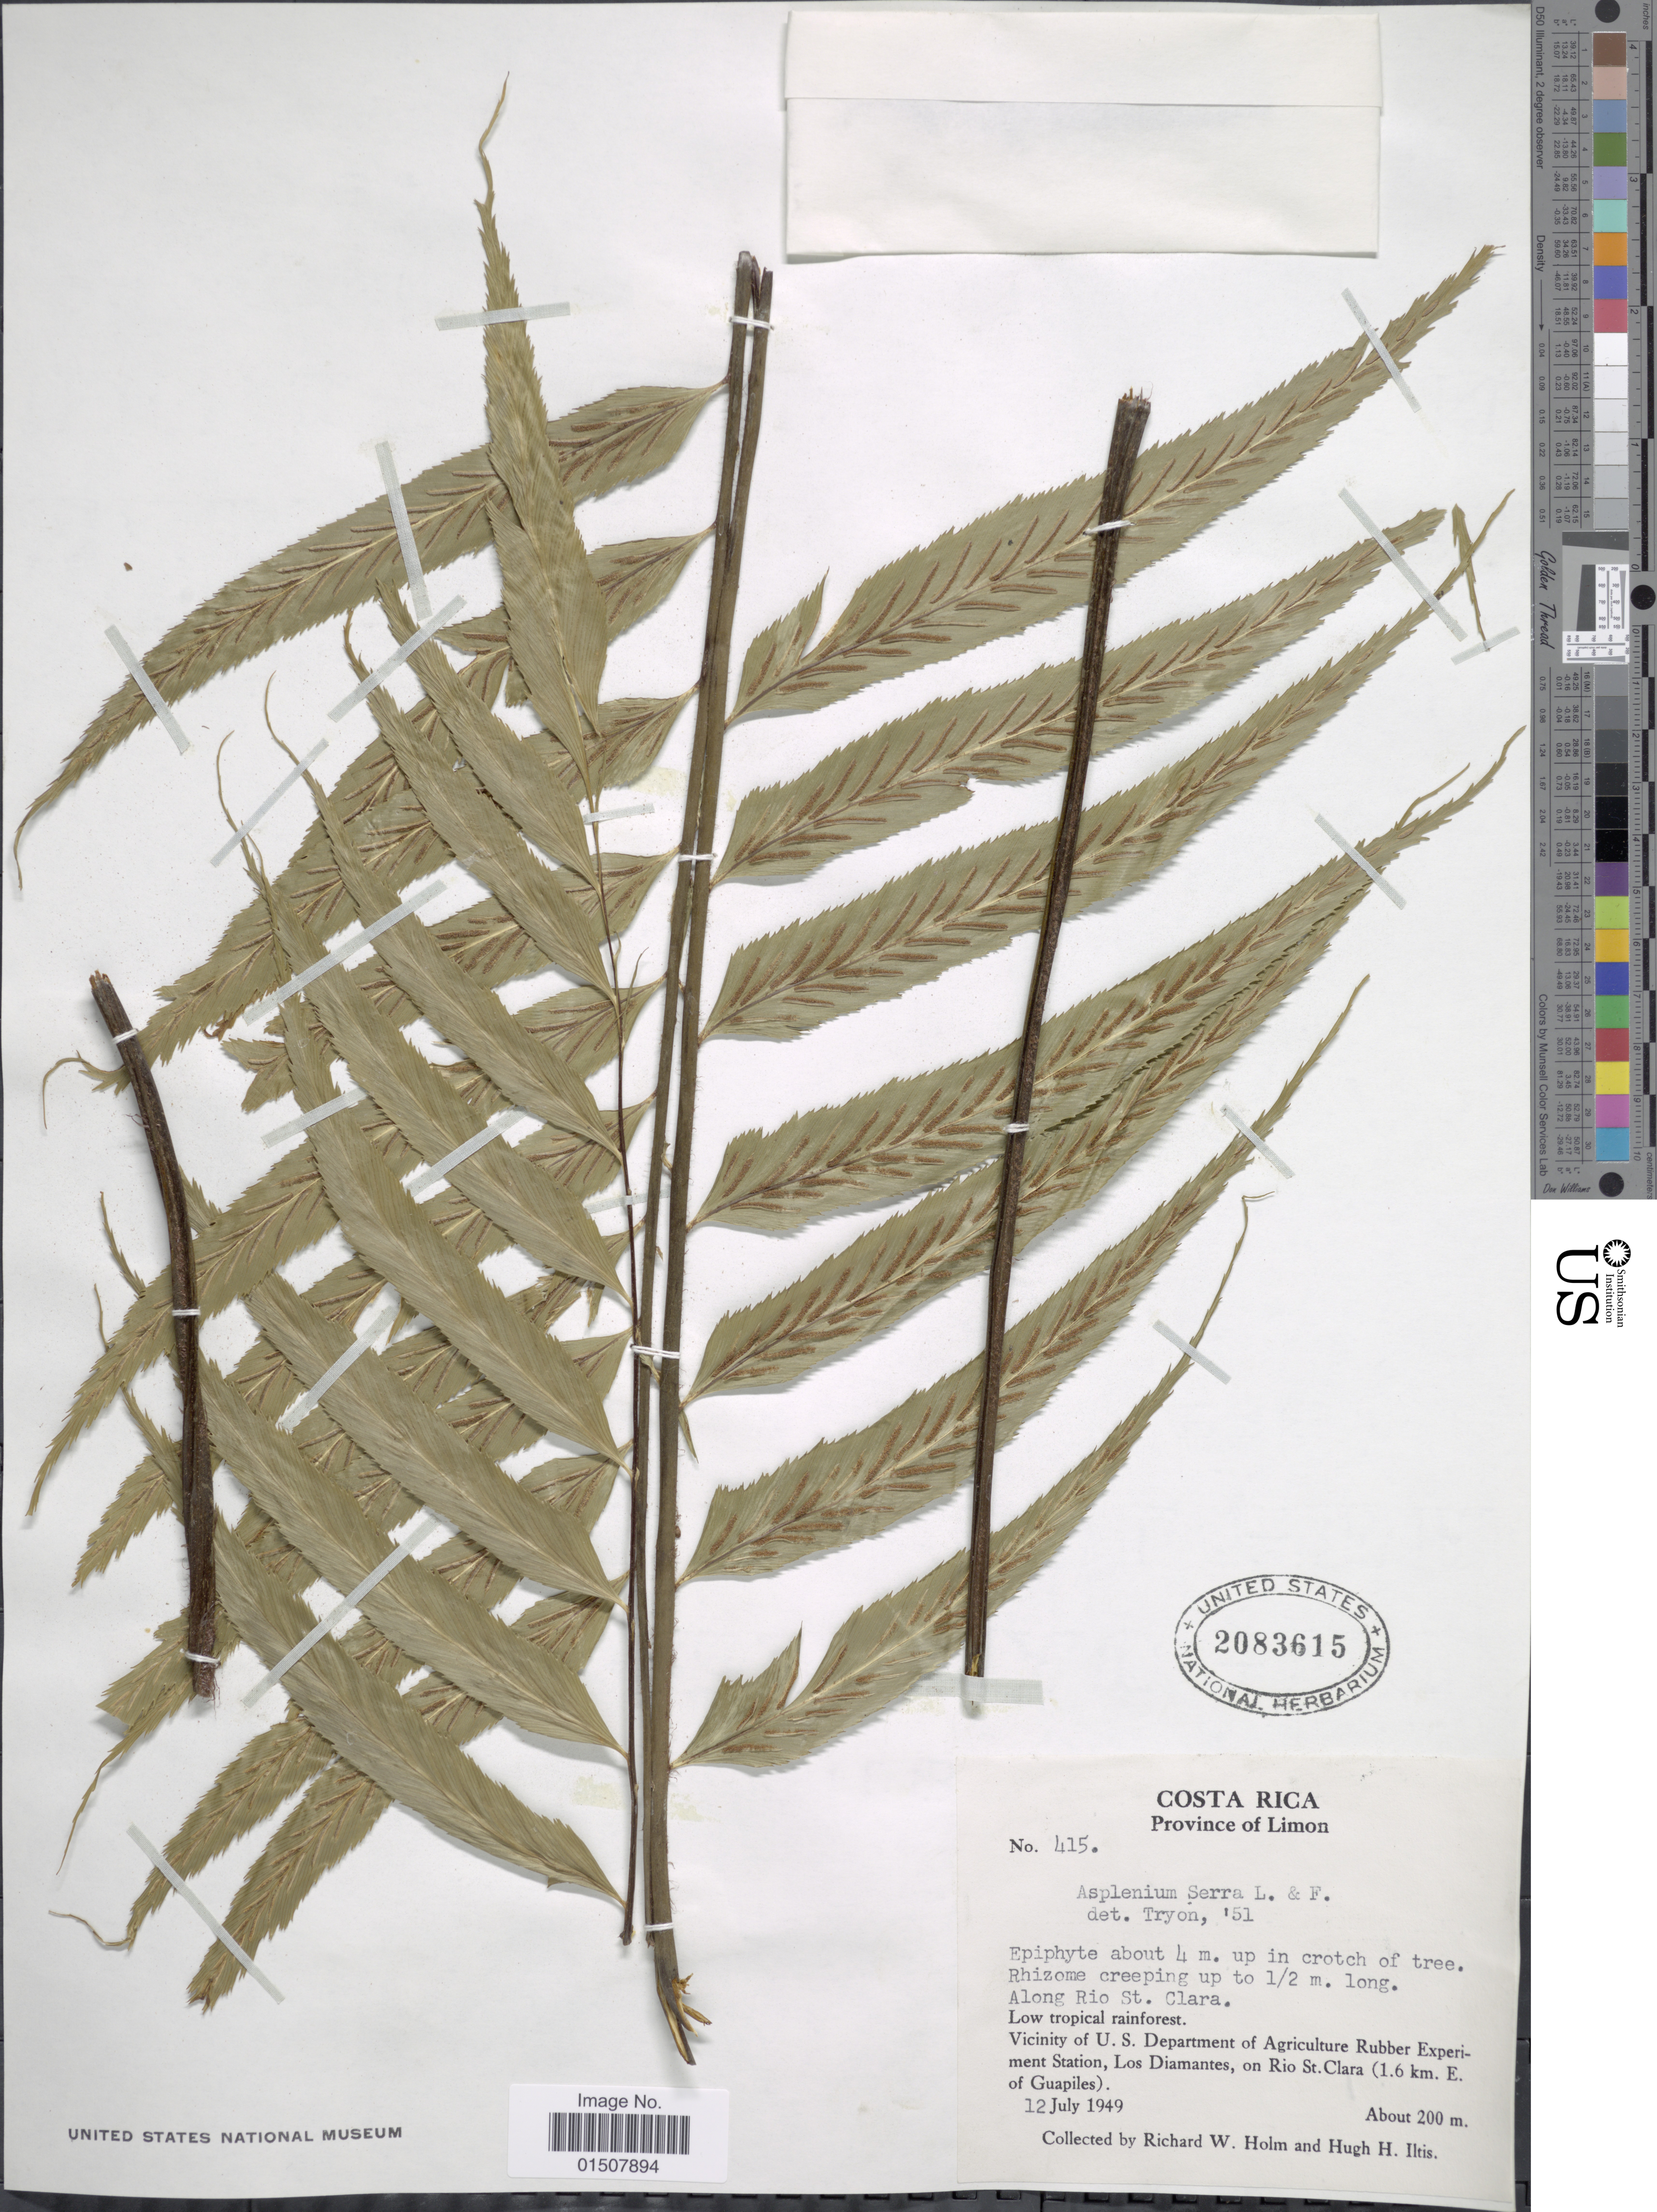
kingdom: Plantae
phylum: Tracheophyta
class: Polypodiopsida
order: Polypodiales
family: Aspleniaceae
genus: Asplenium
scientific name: Asplenium serra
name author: Langsd. & Fisch.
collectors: R. W. Holm & H. H. Iltis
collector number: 415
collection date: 1949-07-12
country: Costa Rica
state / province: Limón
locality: Along Rio St. Clara, Vicinity of U.S. Department of Agriculture Rubber Experiment Station, Los Diamantes, on Rio St. Clara ( 1.6 km E. of Guapiles)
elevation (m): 200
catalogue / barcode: US 2083615